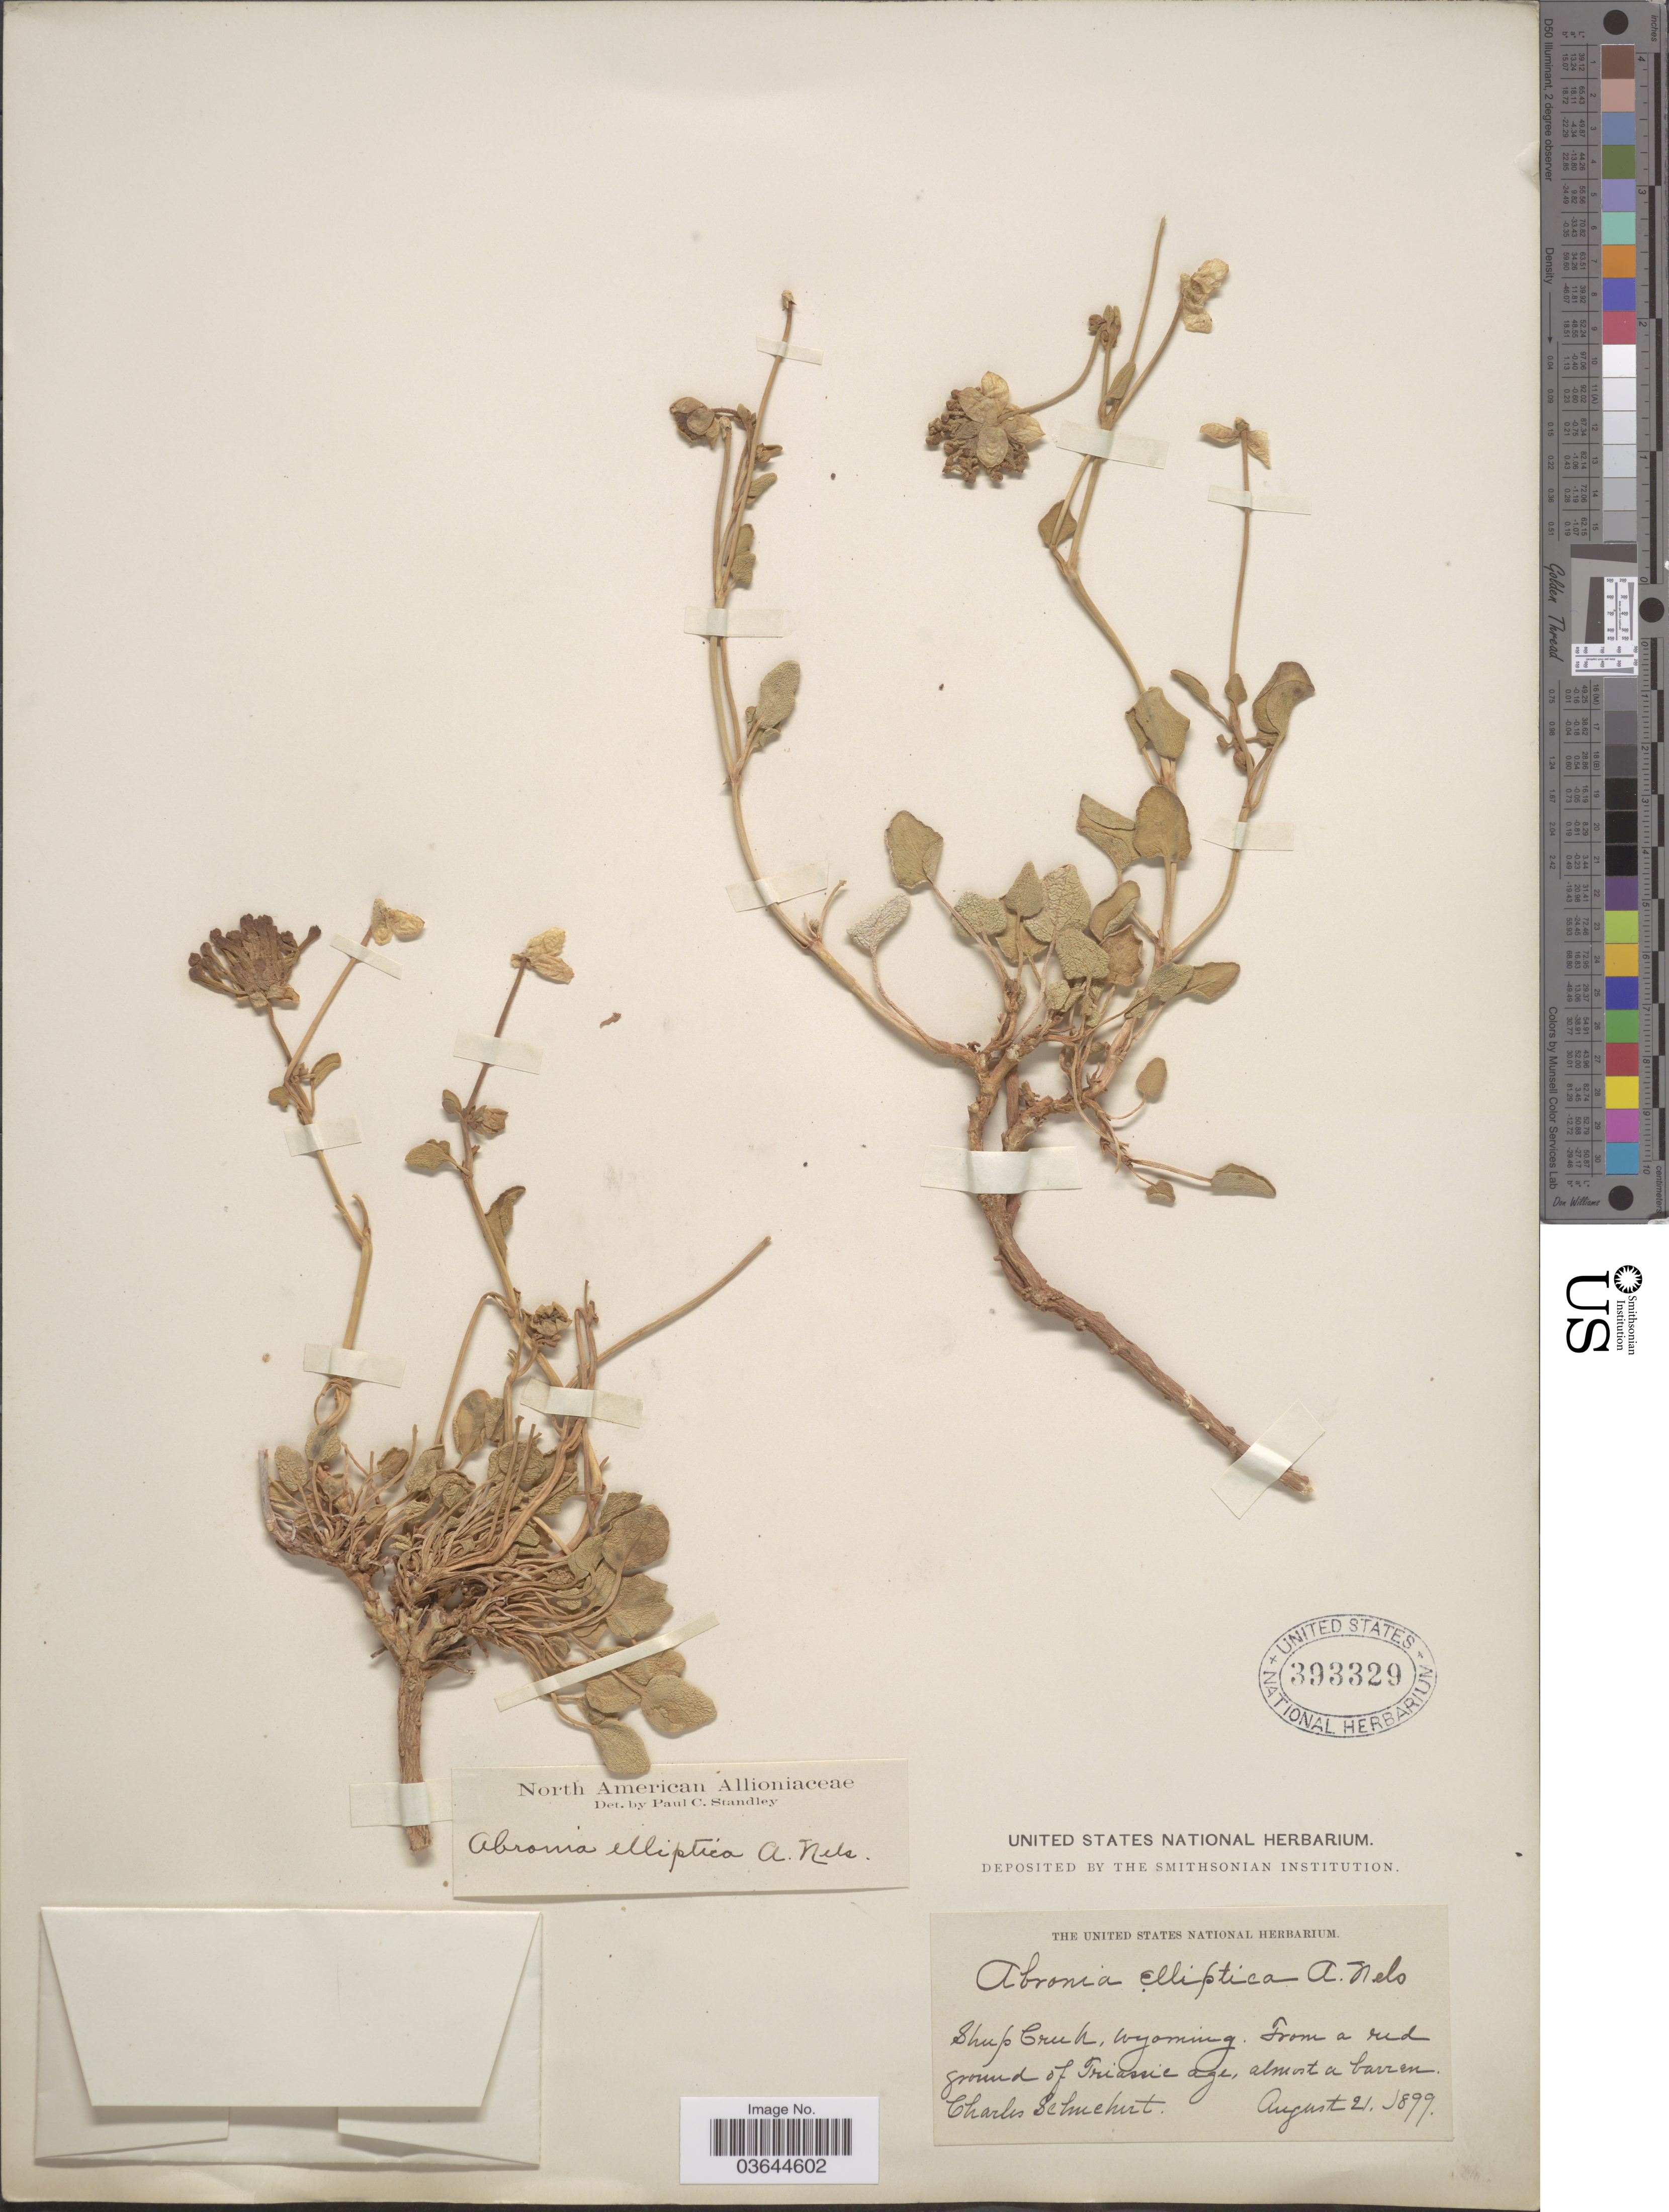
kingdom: Plantae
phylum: Tracheophyta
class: Magnoliopsida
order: Caryophyllales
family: Nyctaginaceae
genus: Abronia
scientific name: Abronia elliptica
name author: A. Nelson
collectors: C. Schuchert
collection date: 1899-08-21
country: United States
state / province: Wyoming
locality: Sheep Creek.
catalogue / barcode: US 393329